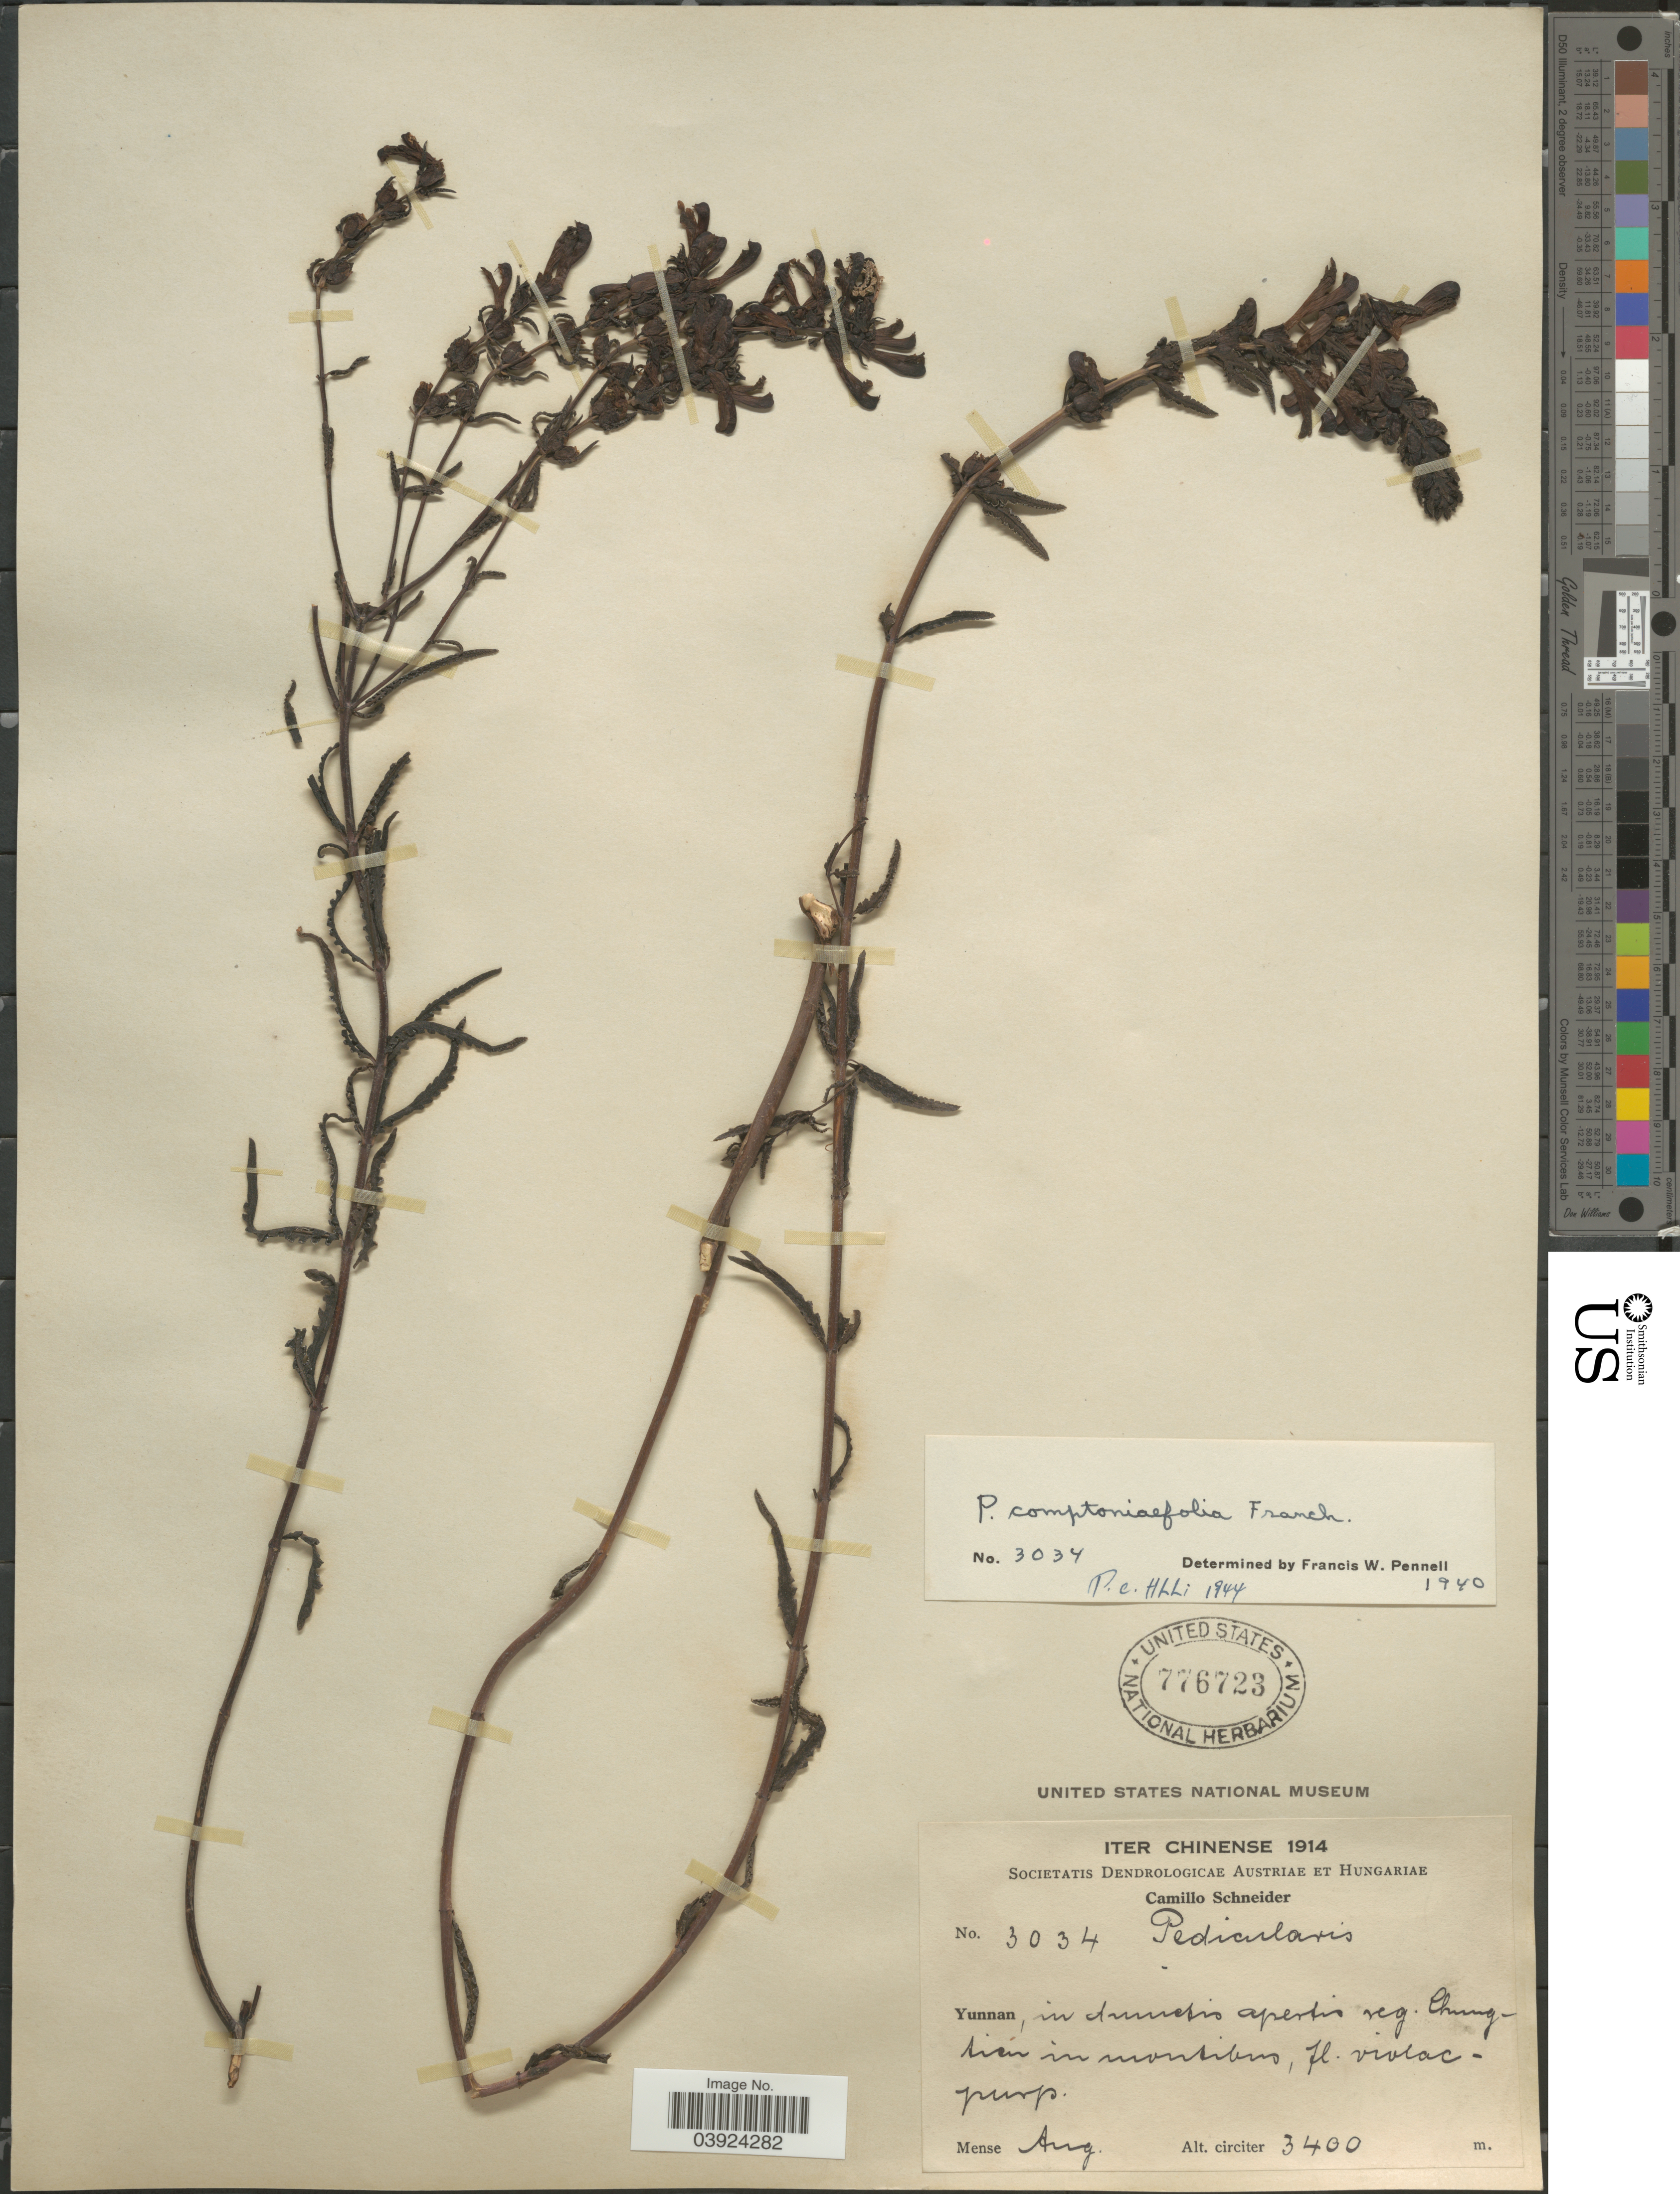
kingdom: Plantae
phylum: Tracheophyta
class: Magnoliopsida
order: Lamiales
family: Orobanchaceae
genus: Pedicularis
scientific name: Pedicularis comptoniaefolia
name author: Franch. ex Maxim.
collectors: C. K. Schneider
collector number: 3034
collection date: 1914-08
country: China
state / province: Yunnan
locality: In dumetis apertis reg. Chungtien in montibus.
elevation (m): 3400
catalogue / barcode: US 776723